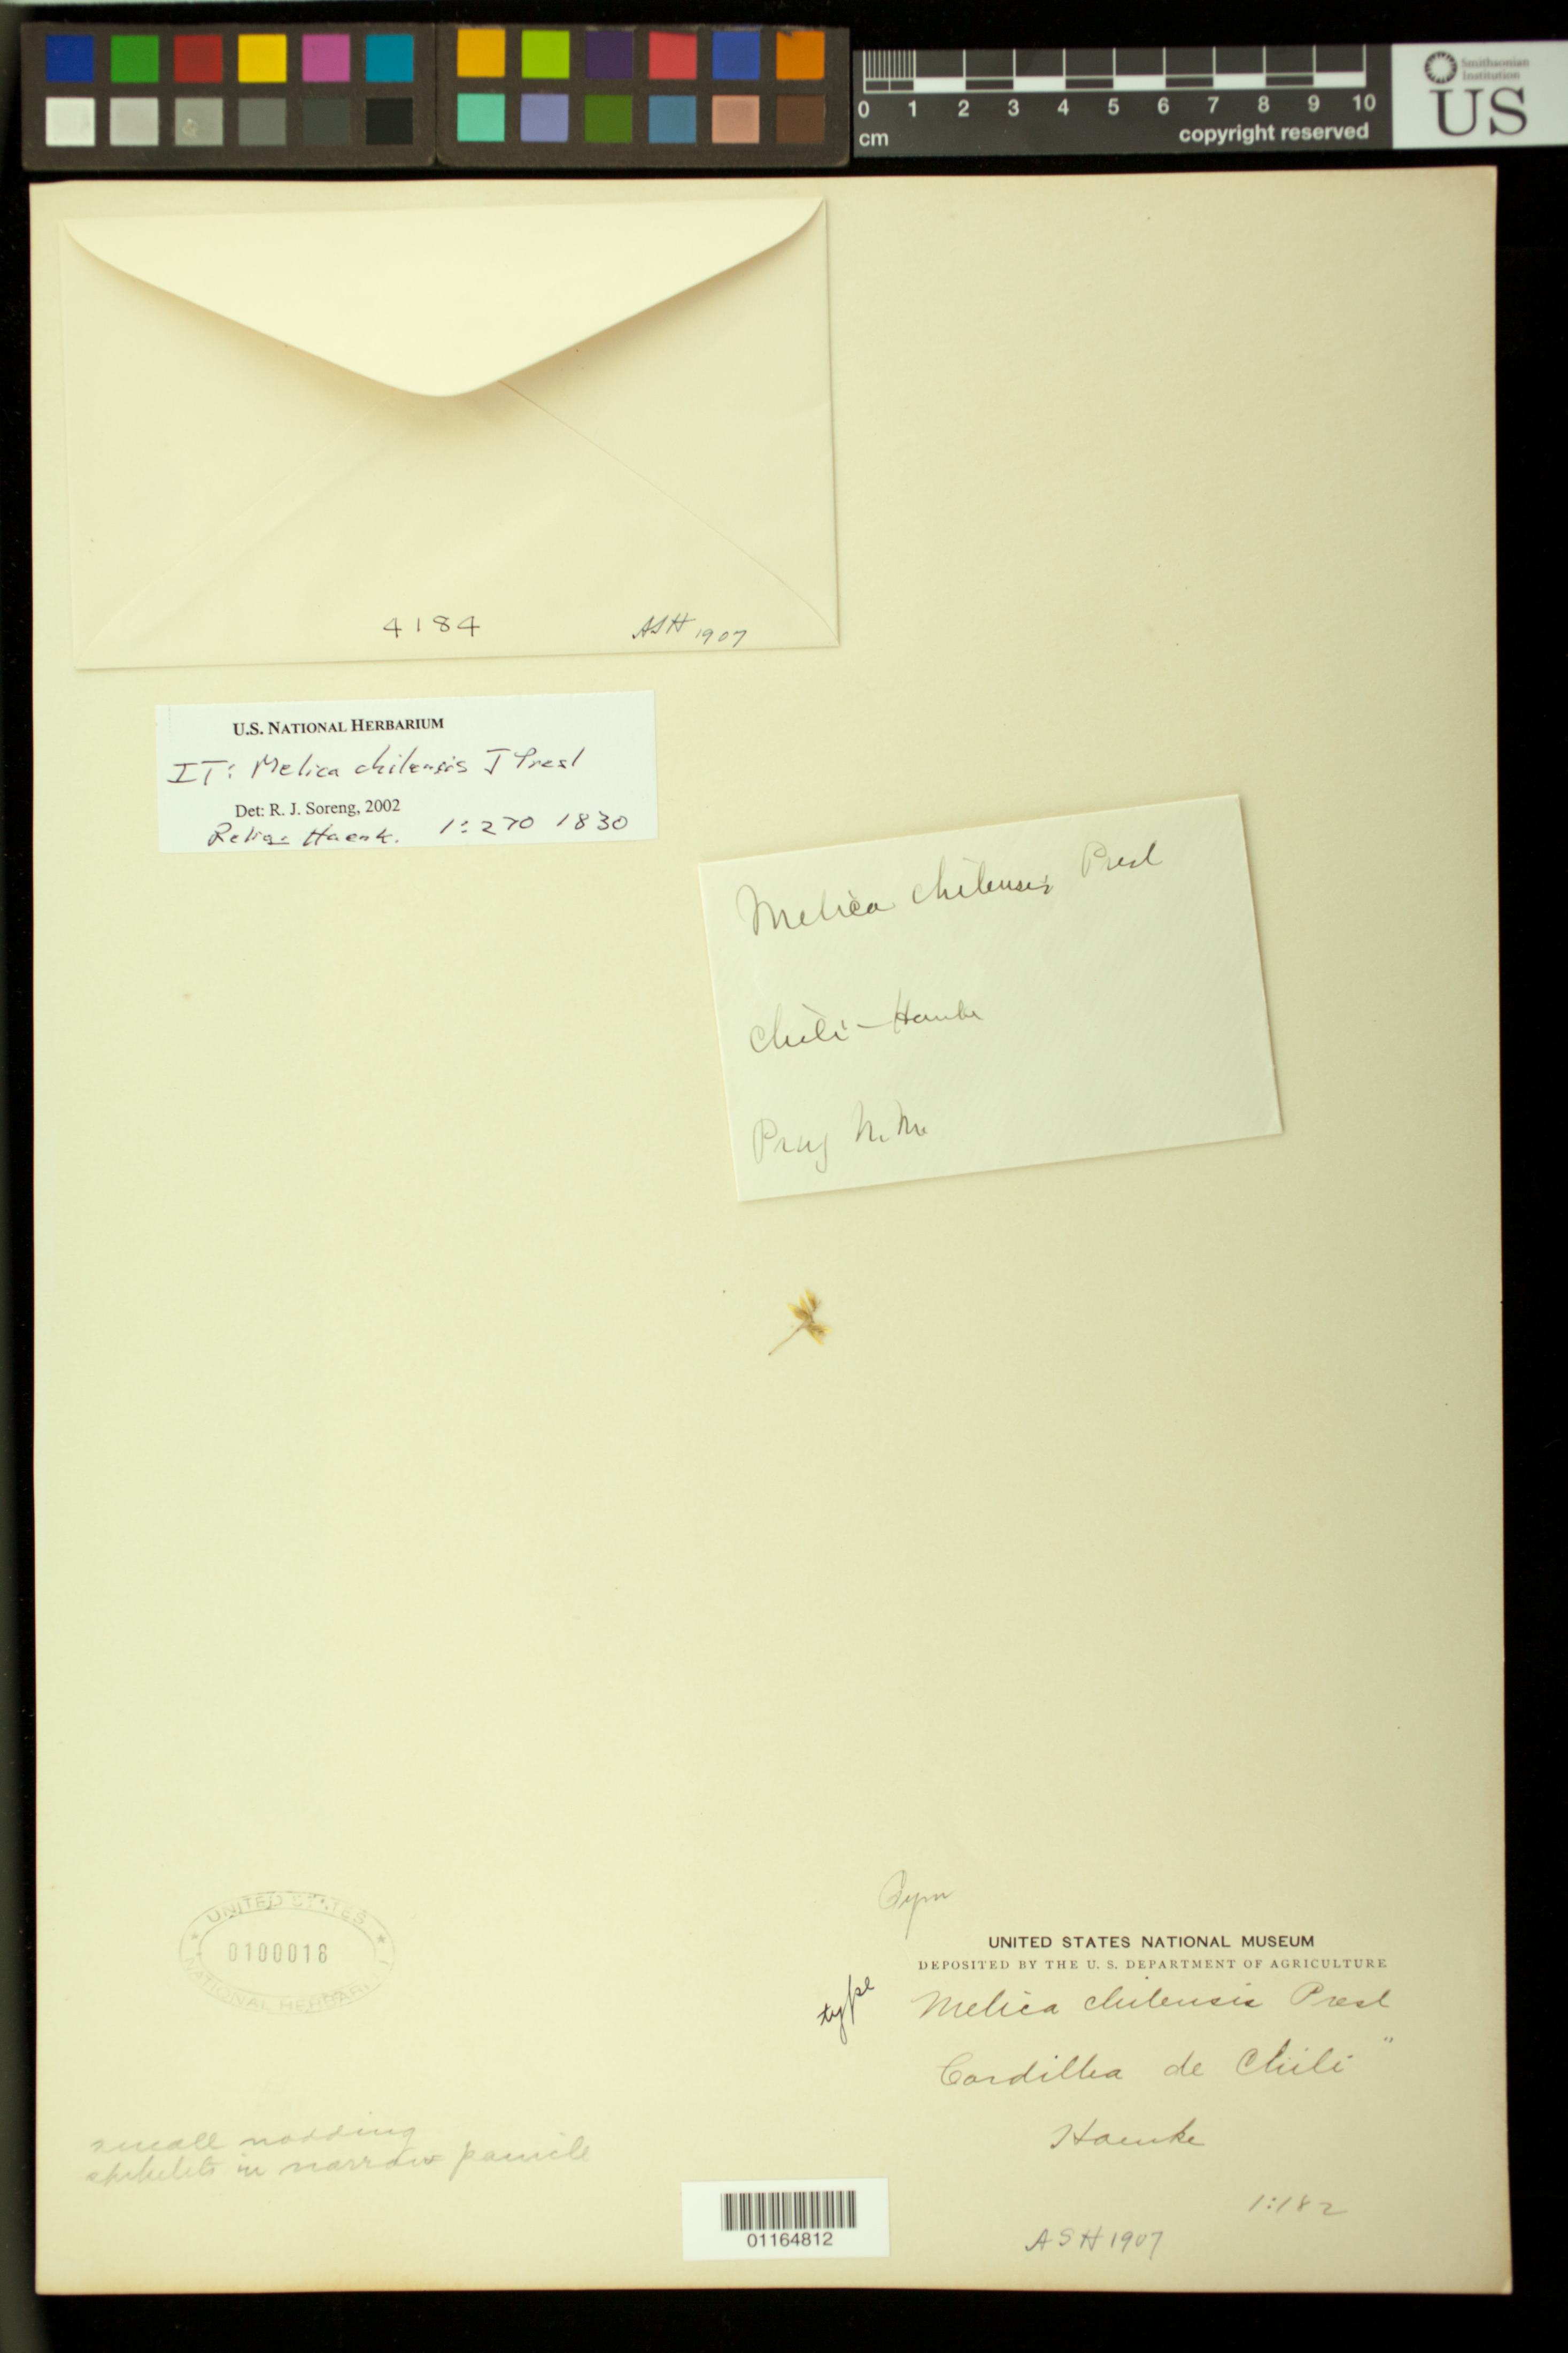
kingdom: Plantae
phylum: Tracheophyta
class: Liliopsida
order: Poales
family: Poaceae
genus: Melica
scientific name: Melica chilensis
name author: J. Presl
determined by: Soreng, Robert J., Research Associate (BOT), Smithsonian Institution - National Museum of Natural History (UNITED STATES)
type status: Type Collection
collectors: T. P. X. Haenke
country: Chile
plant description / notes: Fragmentary material of type specimen ex herb. Prague (?)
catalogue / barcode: US 100018